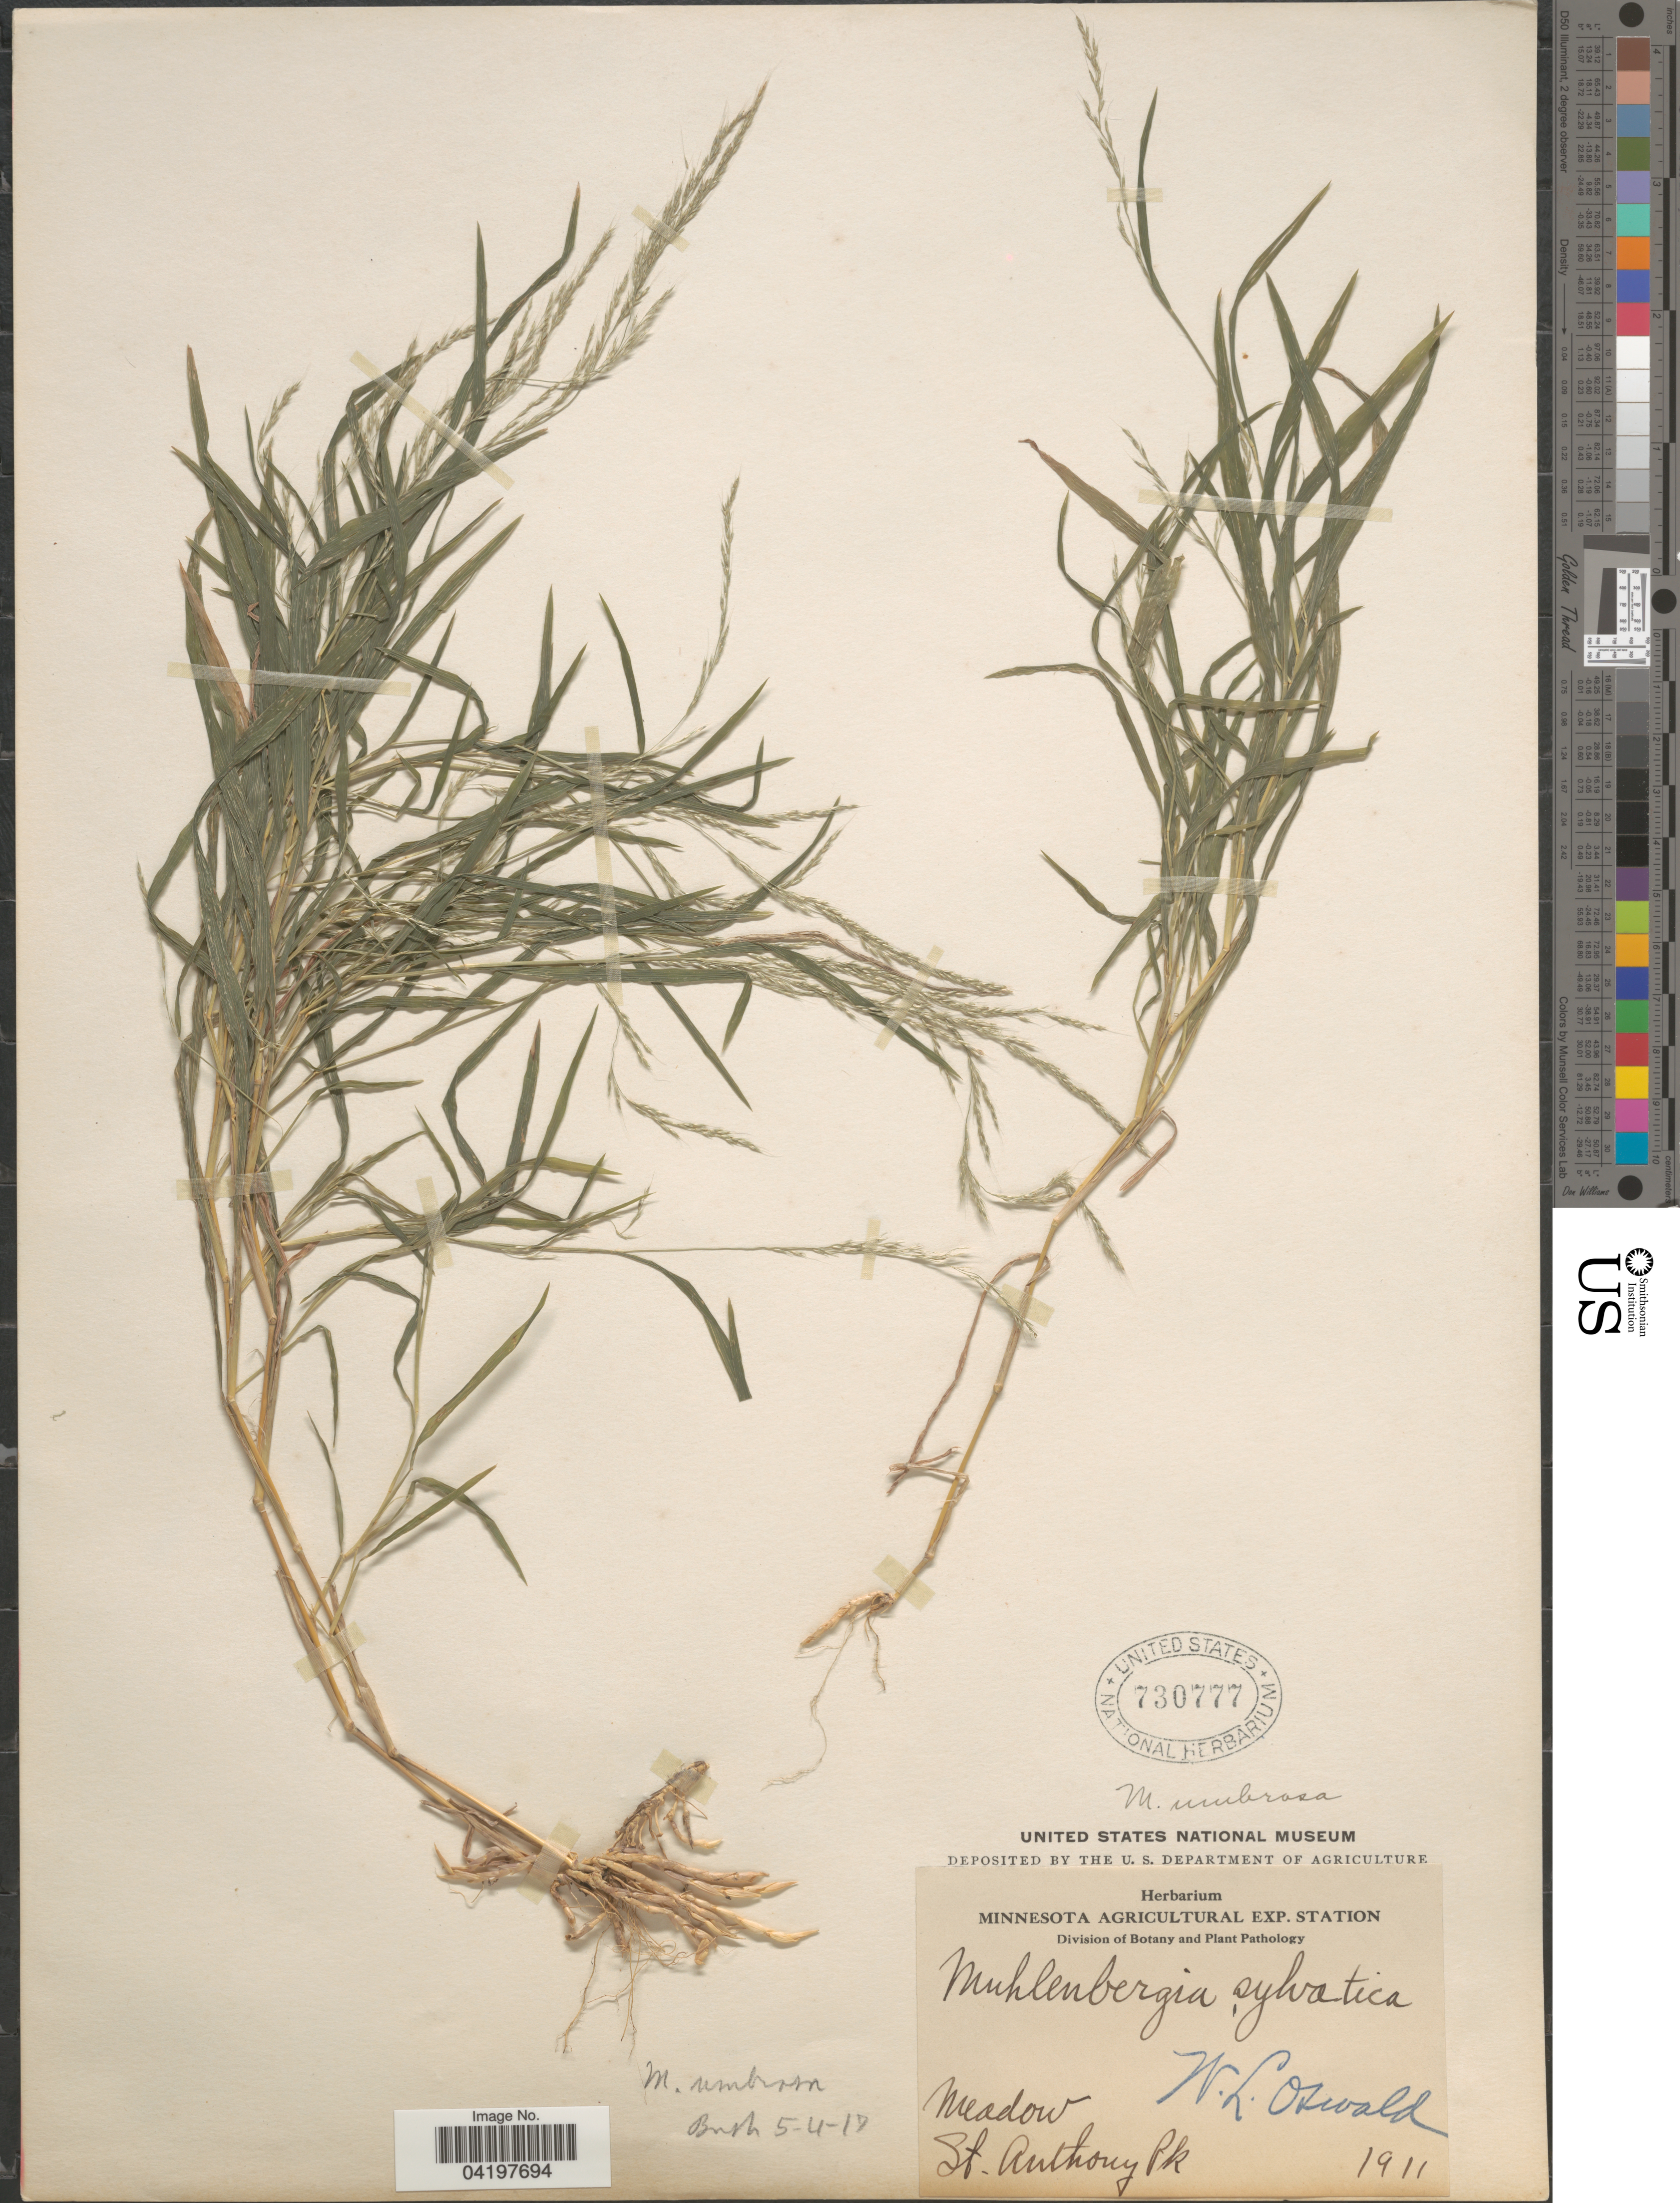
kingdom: Plantae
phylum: Tracheophyta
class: Liliopsida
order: Poales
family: Poaceae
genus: Muhlenbergia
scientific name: Muhlenbergia sylvatica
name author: (Torr.) Torr. ex A. Gray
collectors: W. Oswald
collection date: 1911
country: United States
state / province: Minnesota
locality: Meadow St. Anthony Pk.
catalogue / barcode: US 730777